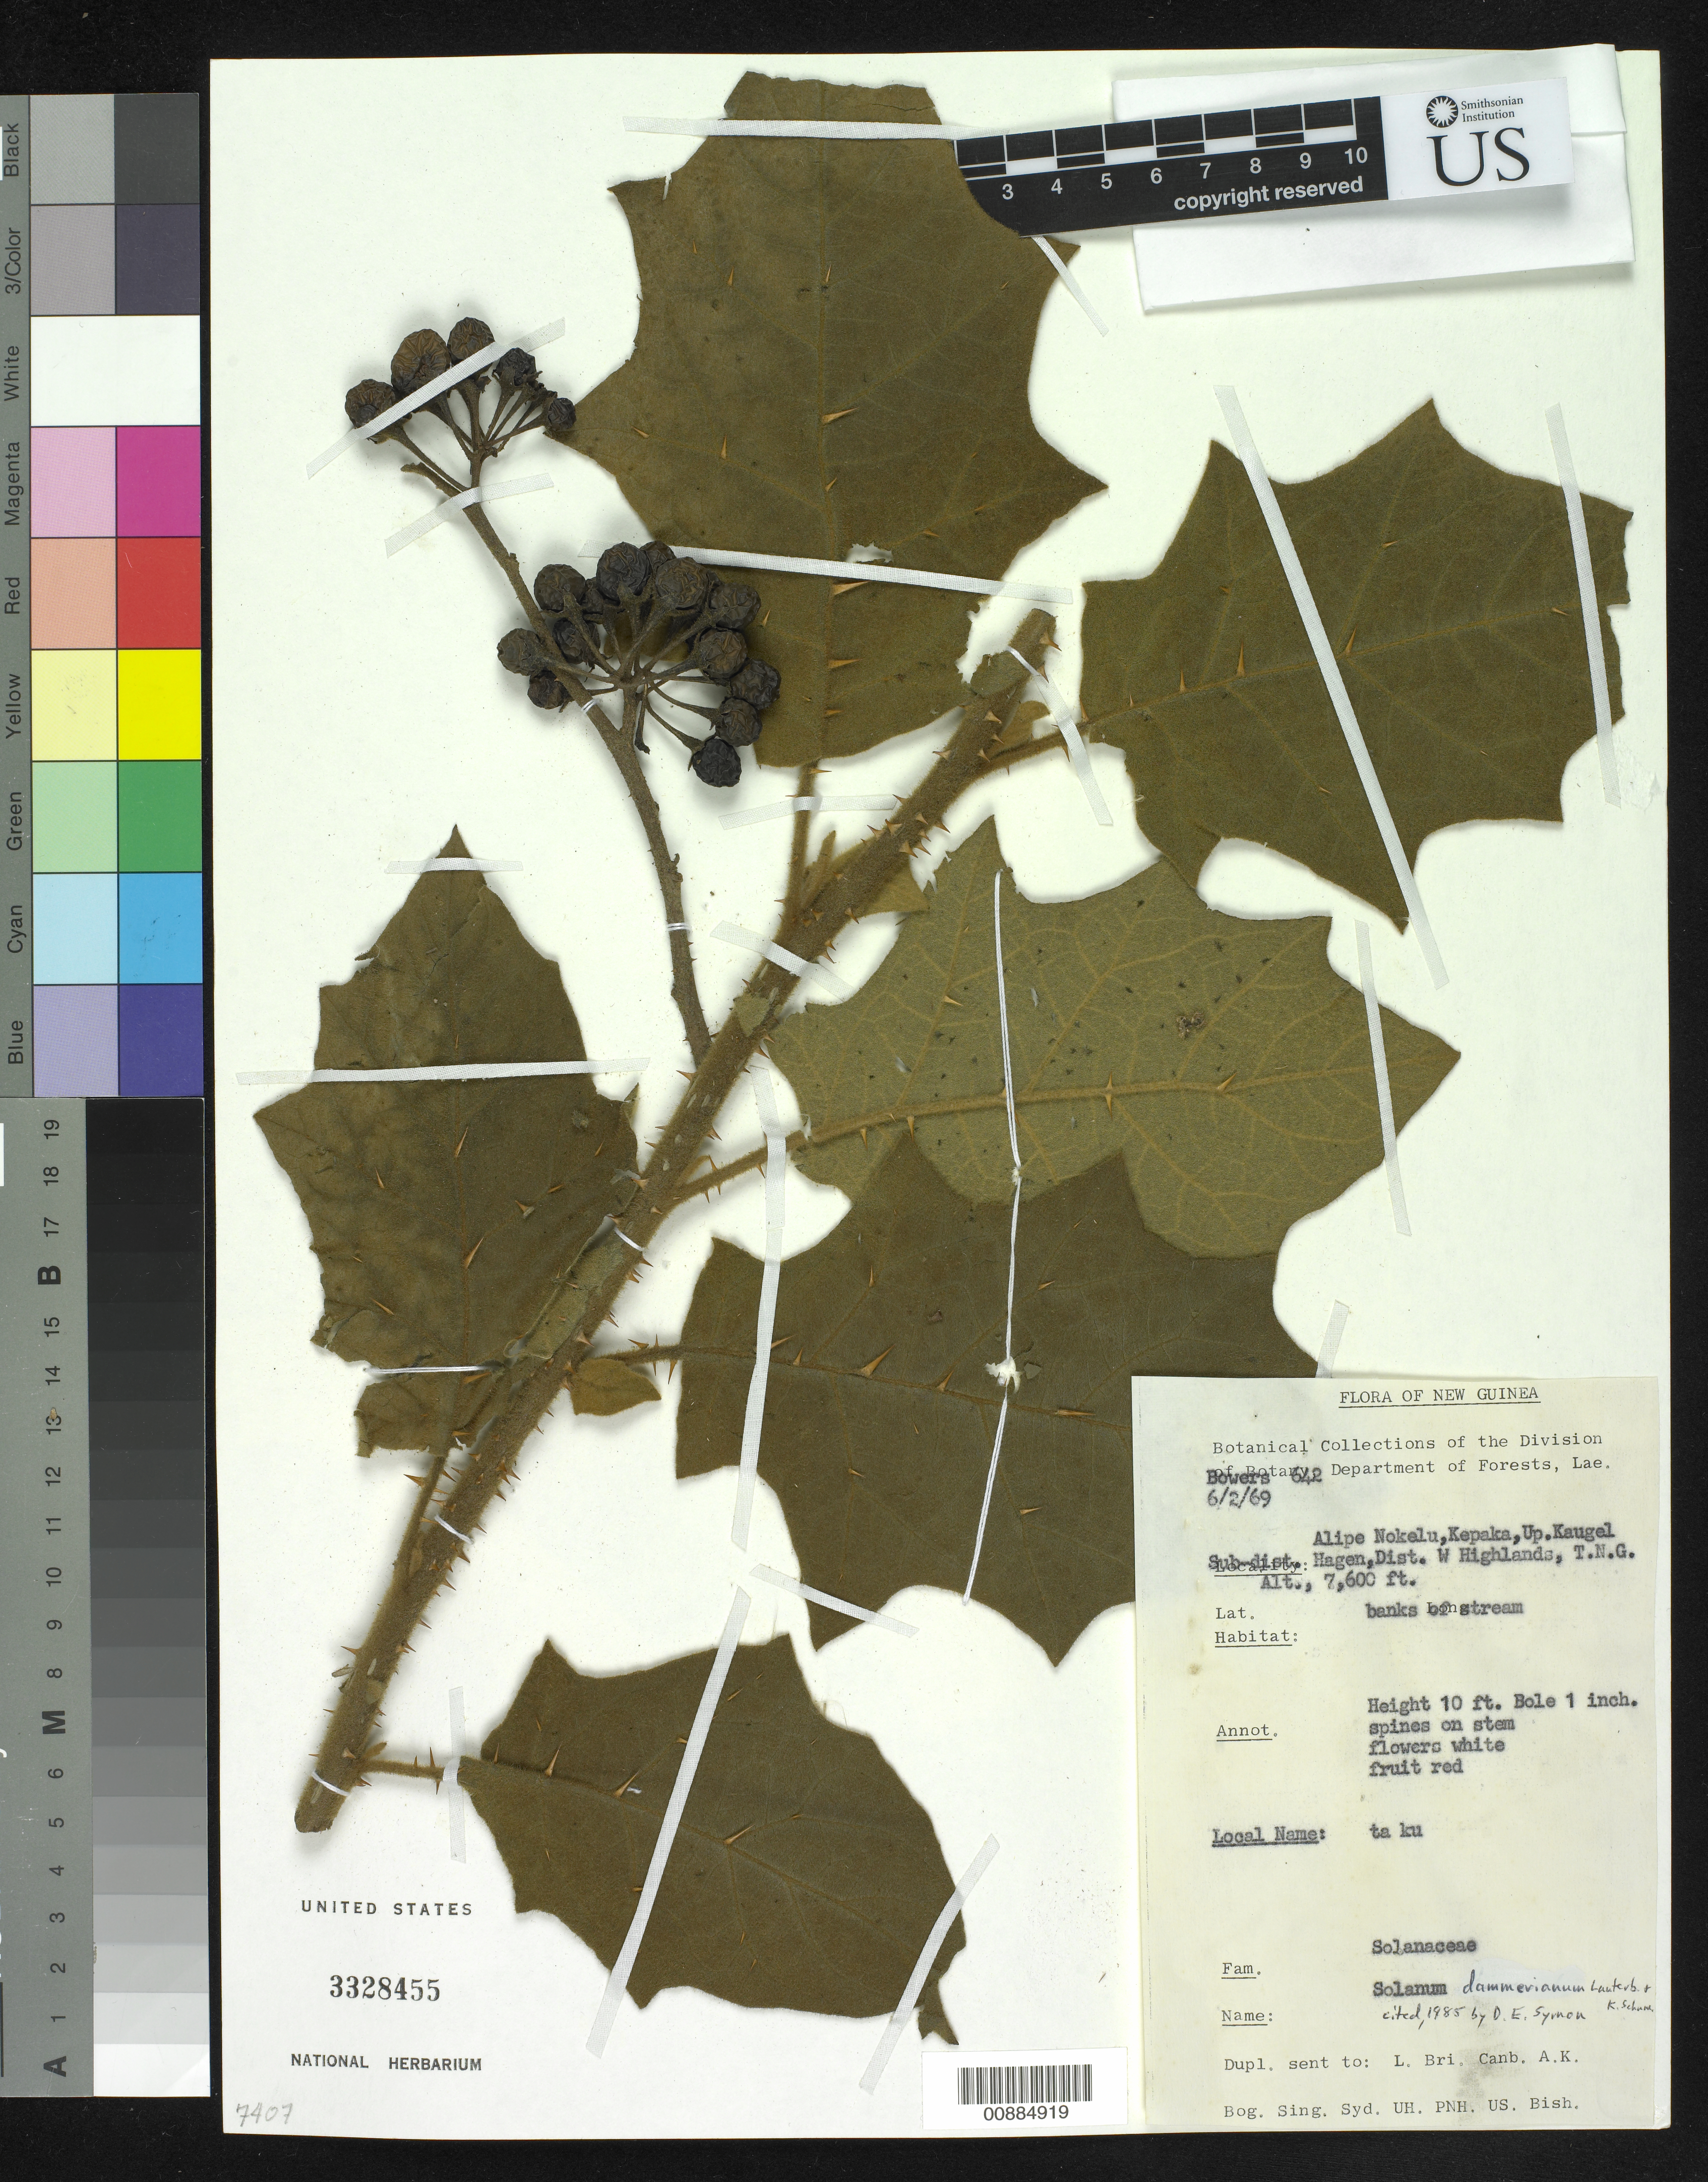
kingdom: Plantae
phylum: Tracheophyta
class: Magnoliopsida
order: Solanales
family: Solanaceae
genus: Solanum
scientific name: Solanum dammerianum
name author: Lauterb.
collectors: N. Bowers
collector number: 642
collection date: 1969-02-06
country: Papua New Guinea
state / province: Western Highlands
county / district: Mount Hagen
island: New Guinea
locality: Up. Kaugel, Alipe Nokelu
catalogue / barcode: US 3328455